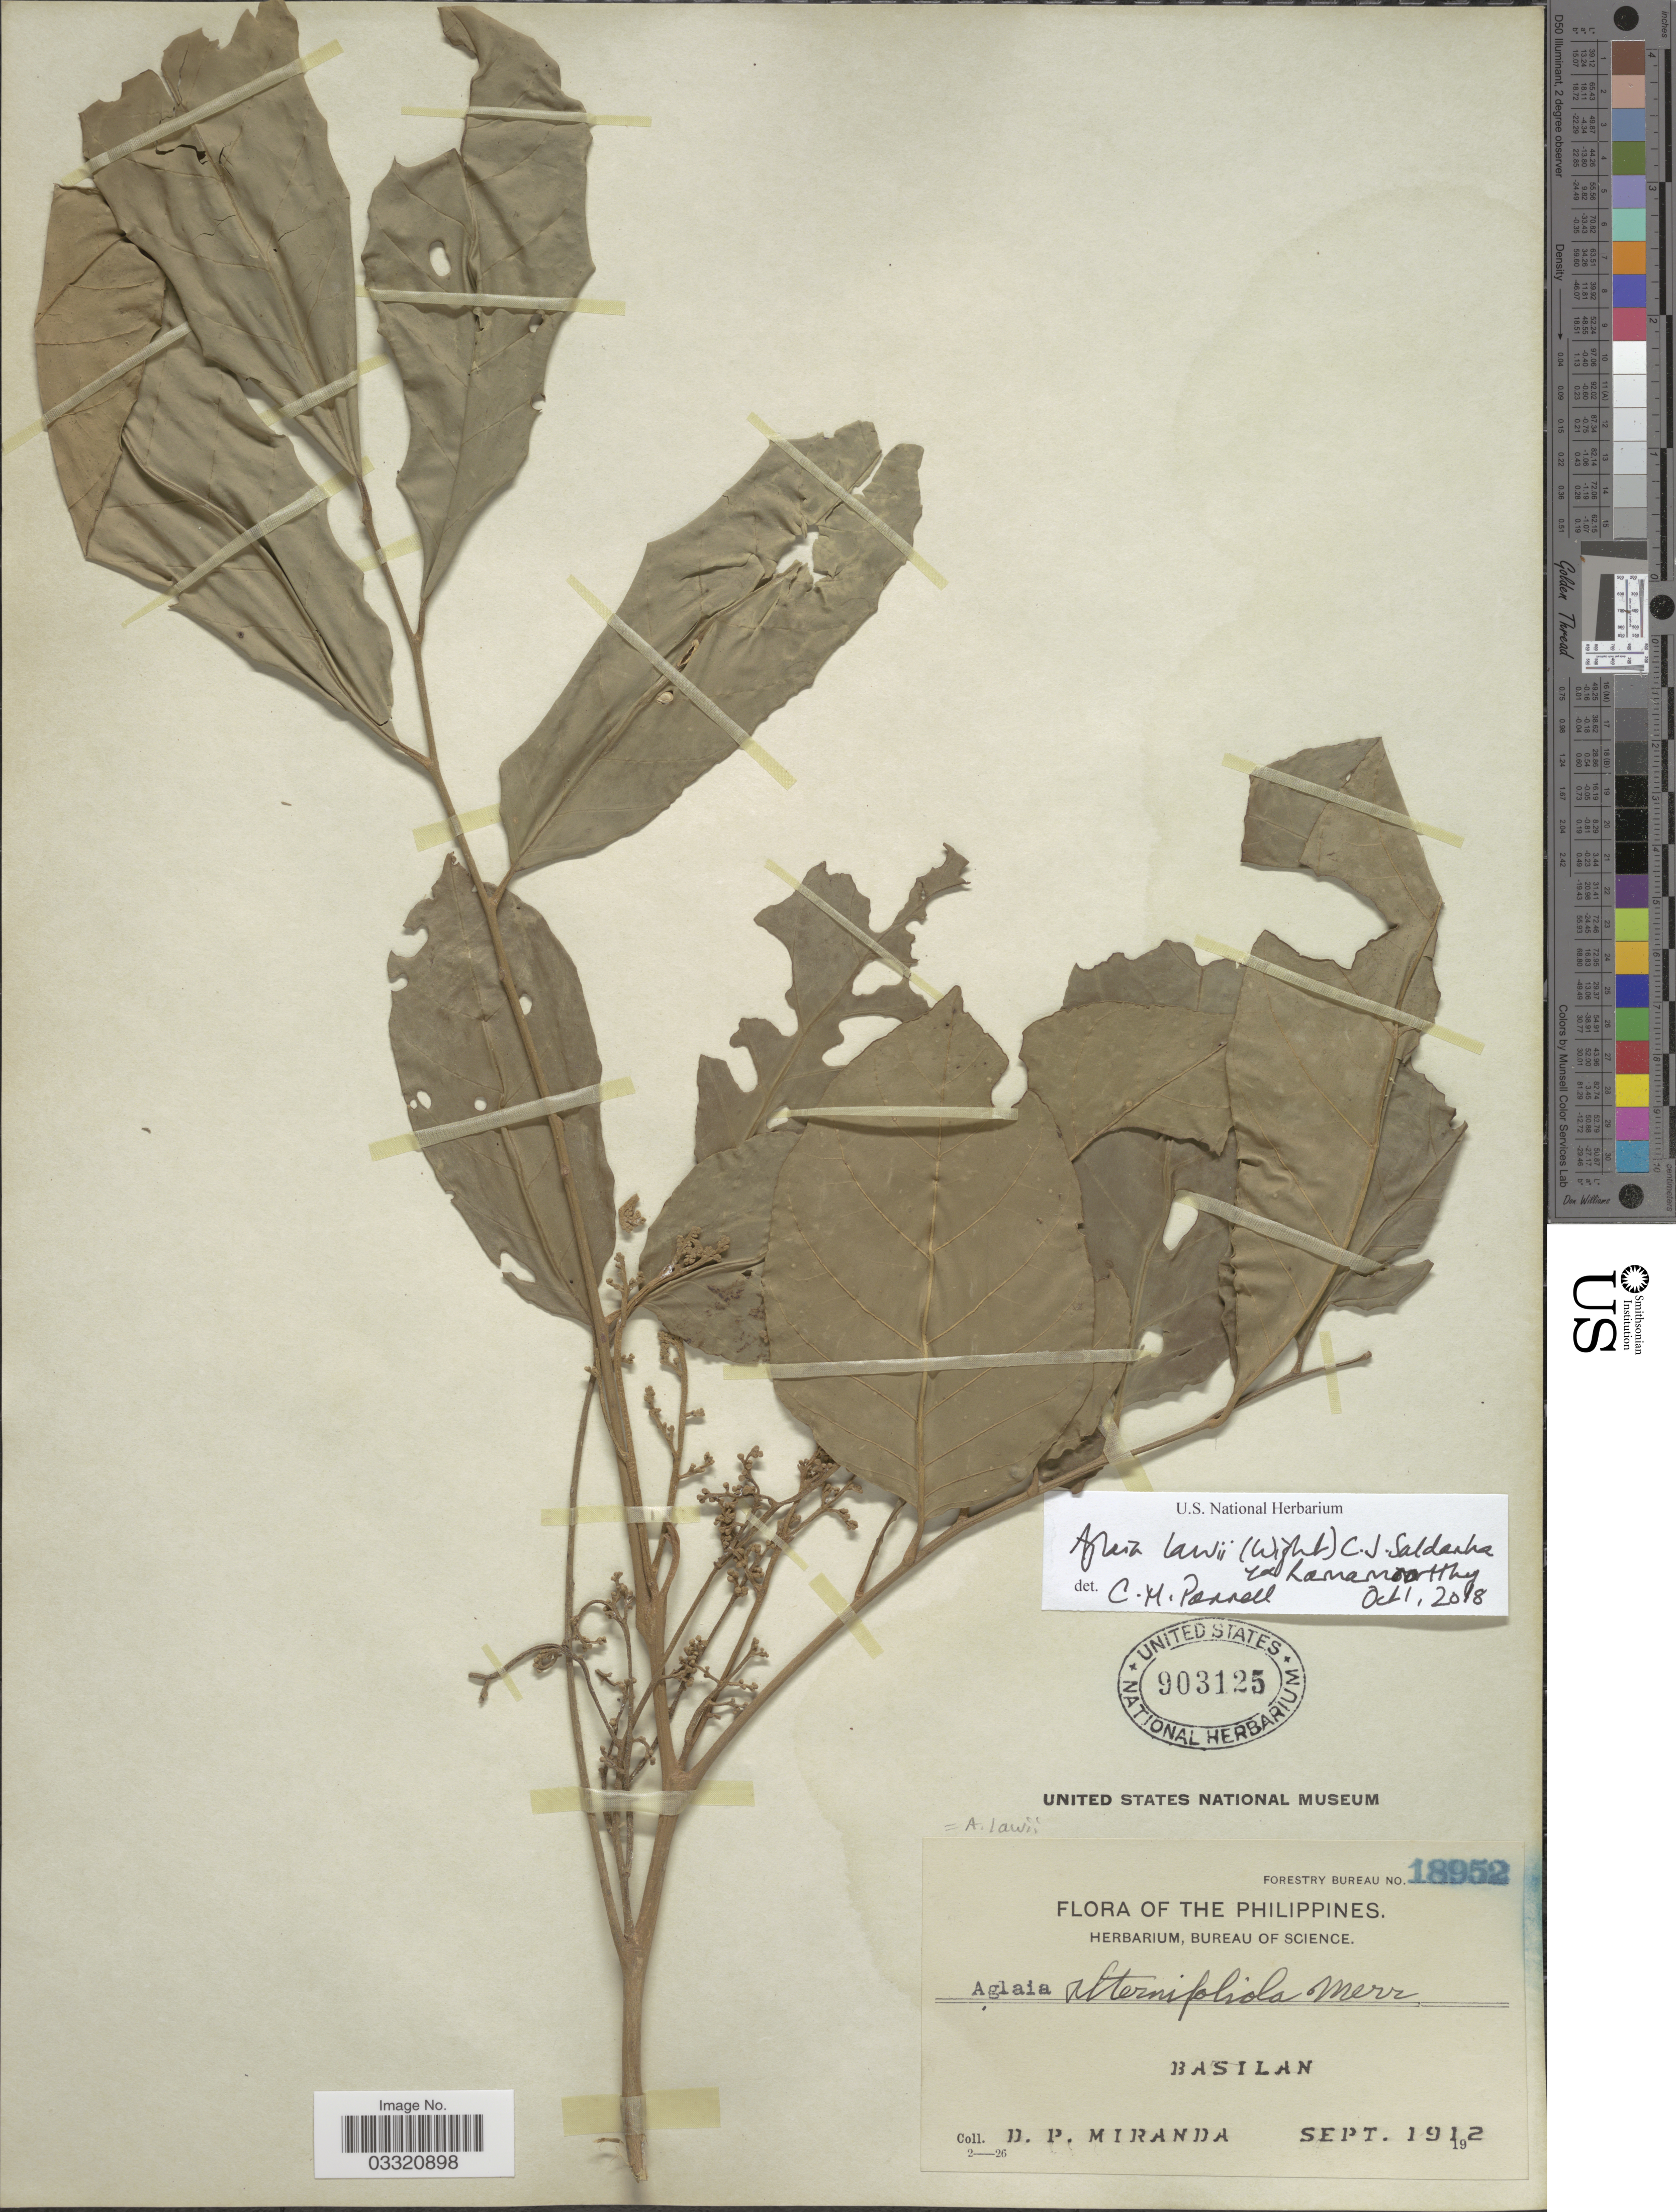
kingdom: Plantae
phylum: Tracheophyta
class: Magnoliopsida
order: Sapindales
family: Meliaceae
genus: Aglaia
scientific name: Aglaia lawii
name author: (Wight) C.J. Saldanha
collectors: D. P. Miranda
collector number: Forestry Bureau 18952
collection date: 1912-09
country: Philippines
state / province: Muslim Mindanao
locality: Basilan.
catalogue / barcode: US 903125